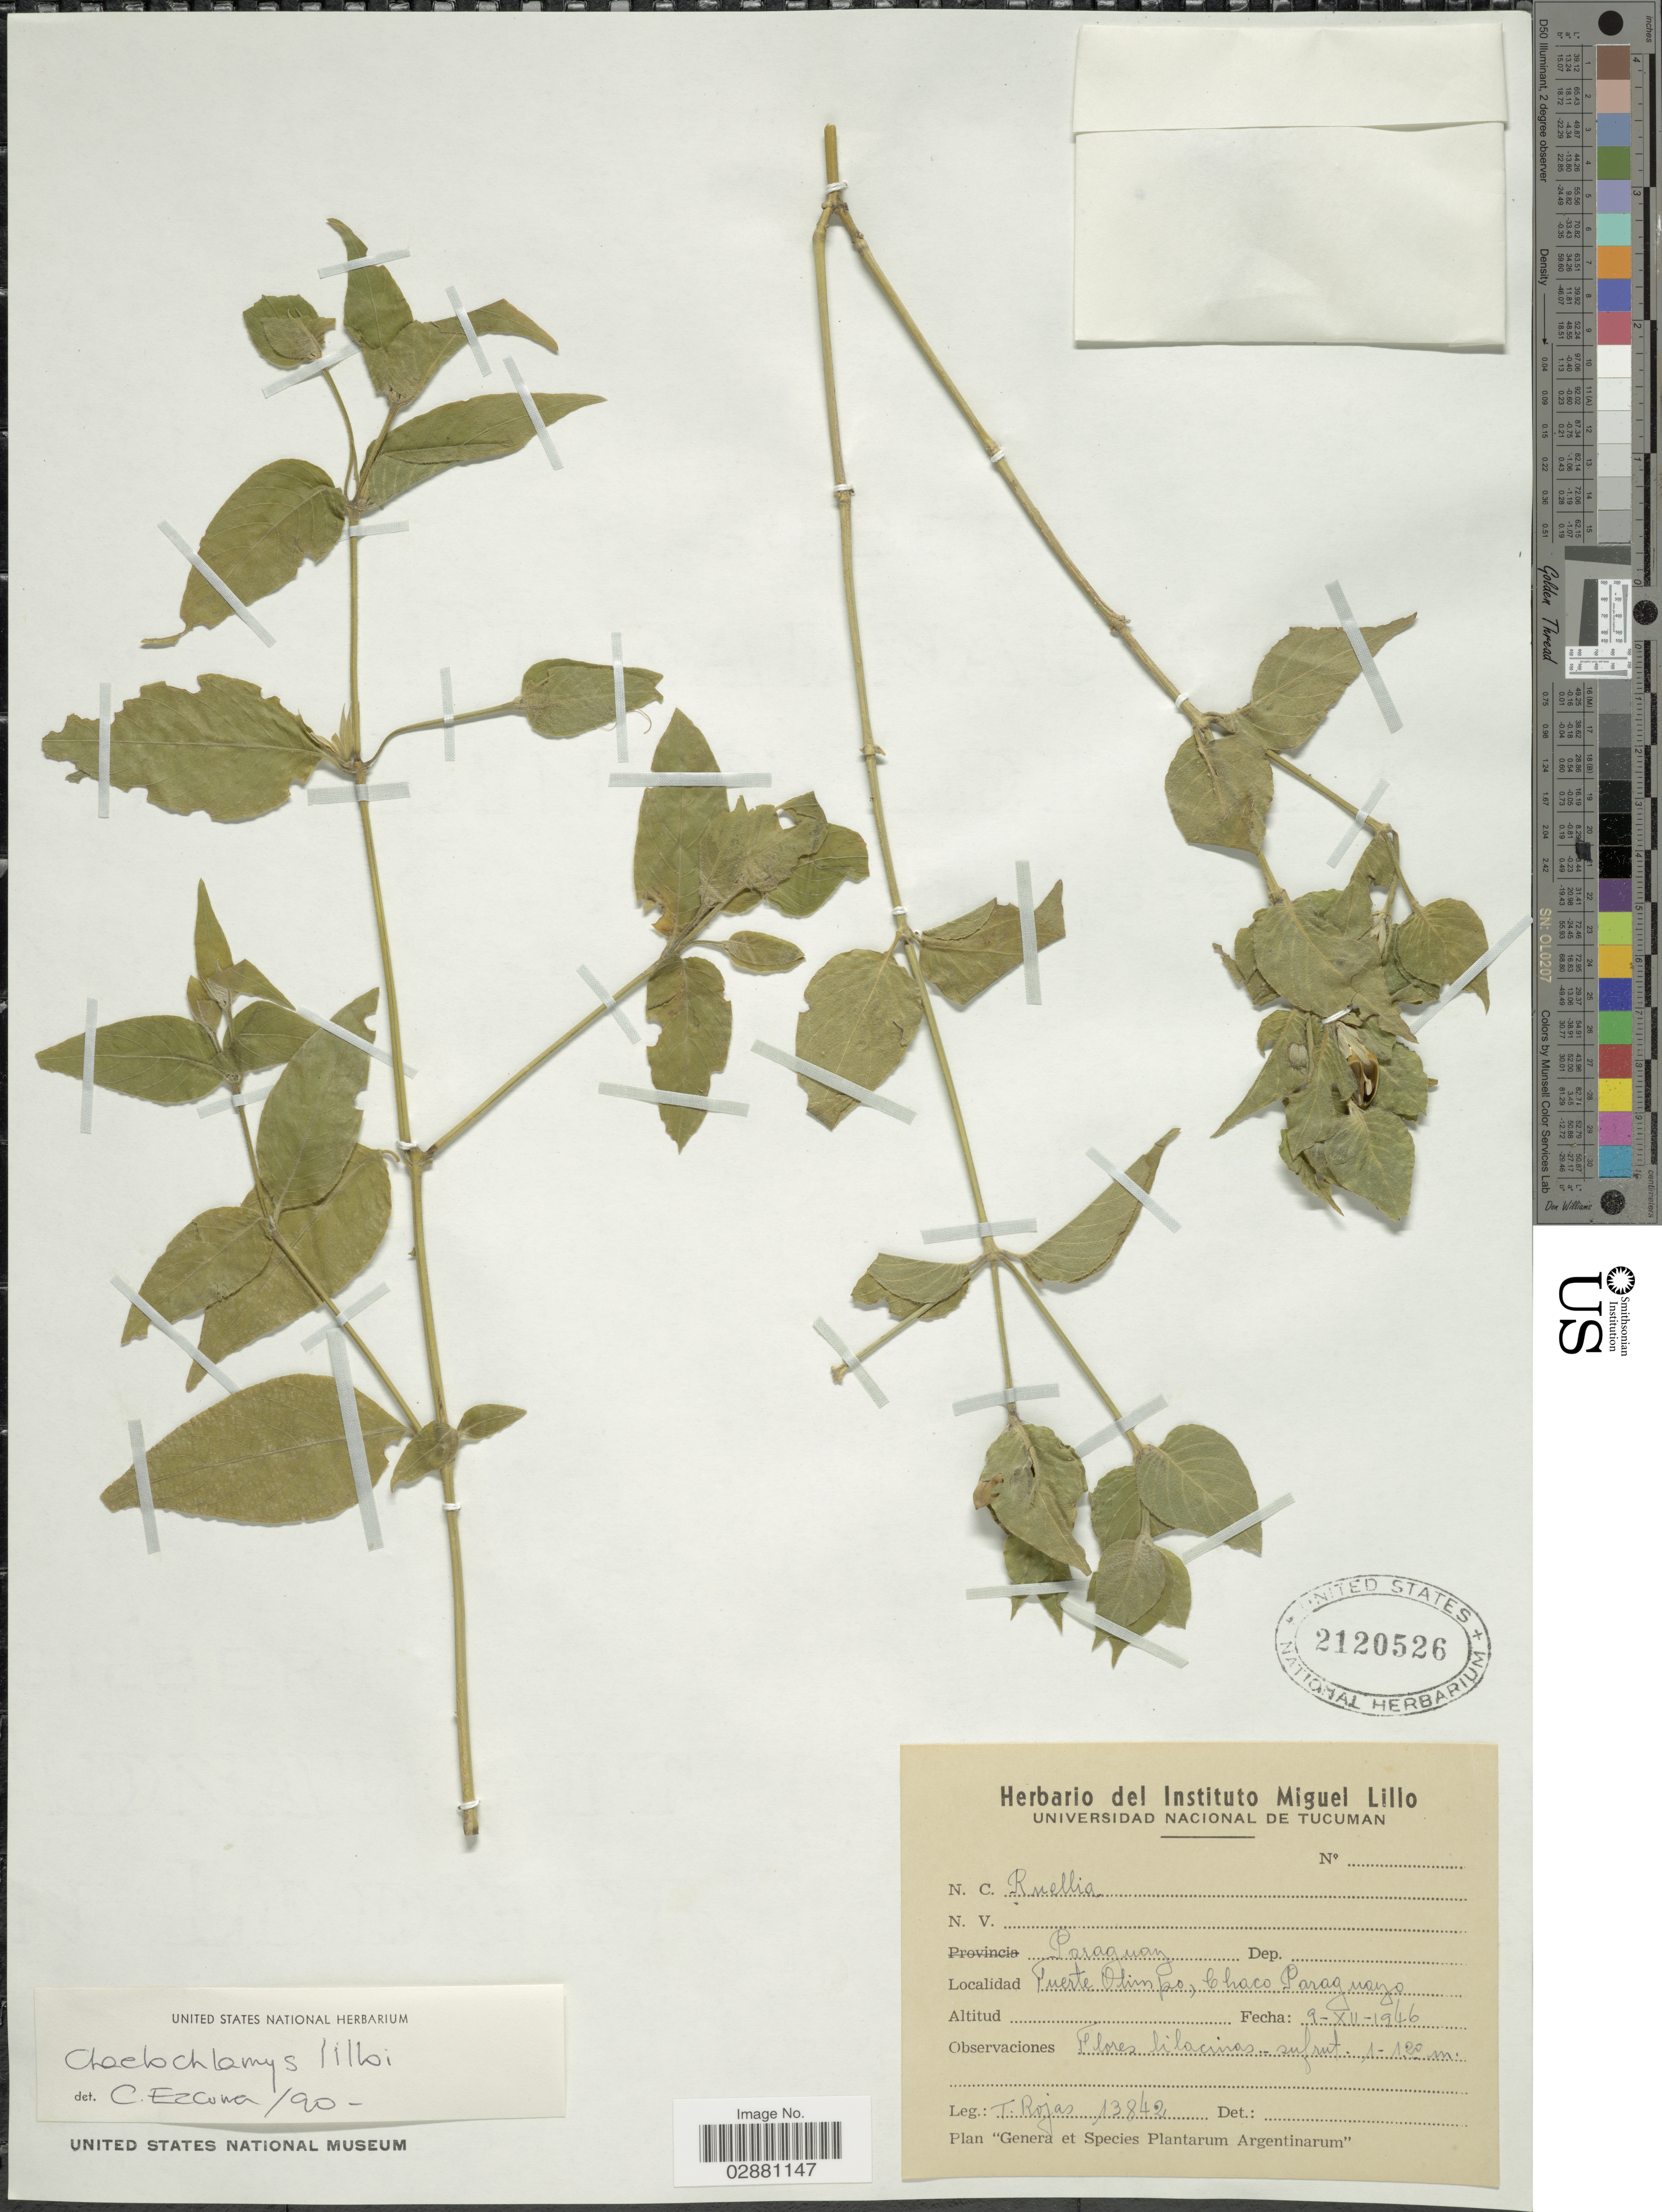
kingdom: Plantae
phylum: Tracheophyta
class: Magnoliopsida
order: Lamiales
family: Acanthaceae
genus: Justicia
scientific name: Justicia thunbergioides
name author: (Lindau) Leonard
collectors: T. Rojas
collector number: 13842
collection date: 1946-12-09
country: Paraguay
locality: Fuerte Olimpo, Chaco Paraguayo.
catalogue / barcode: US 2120526